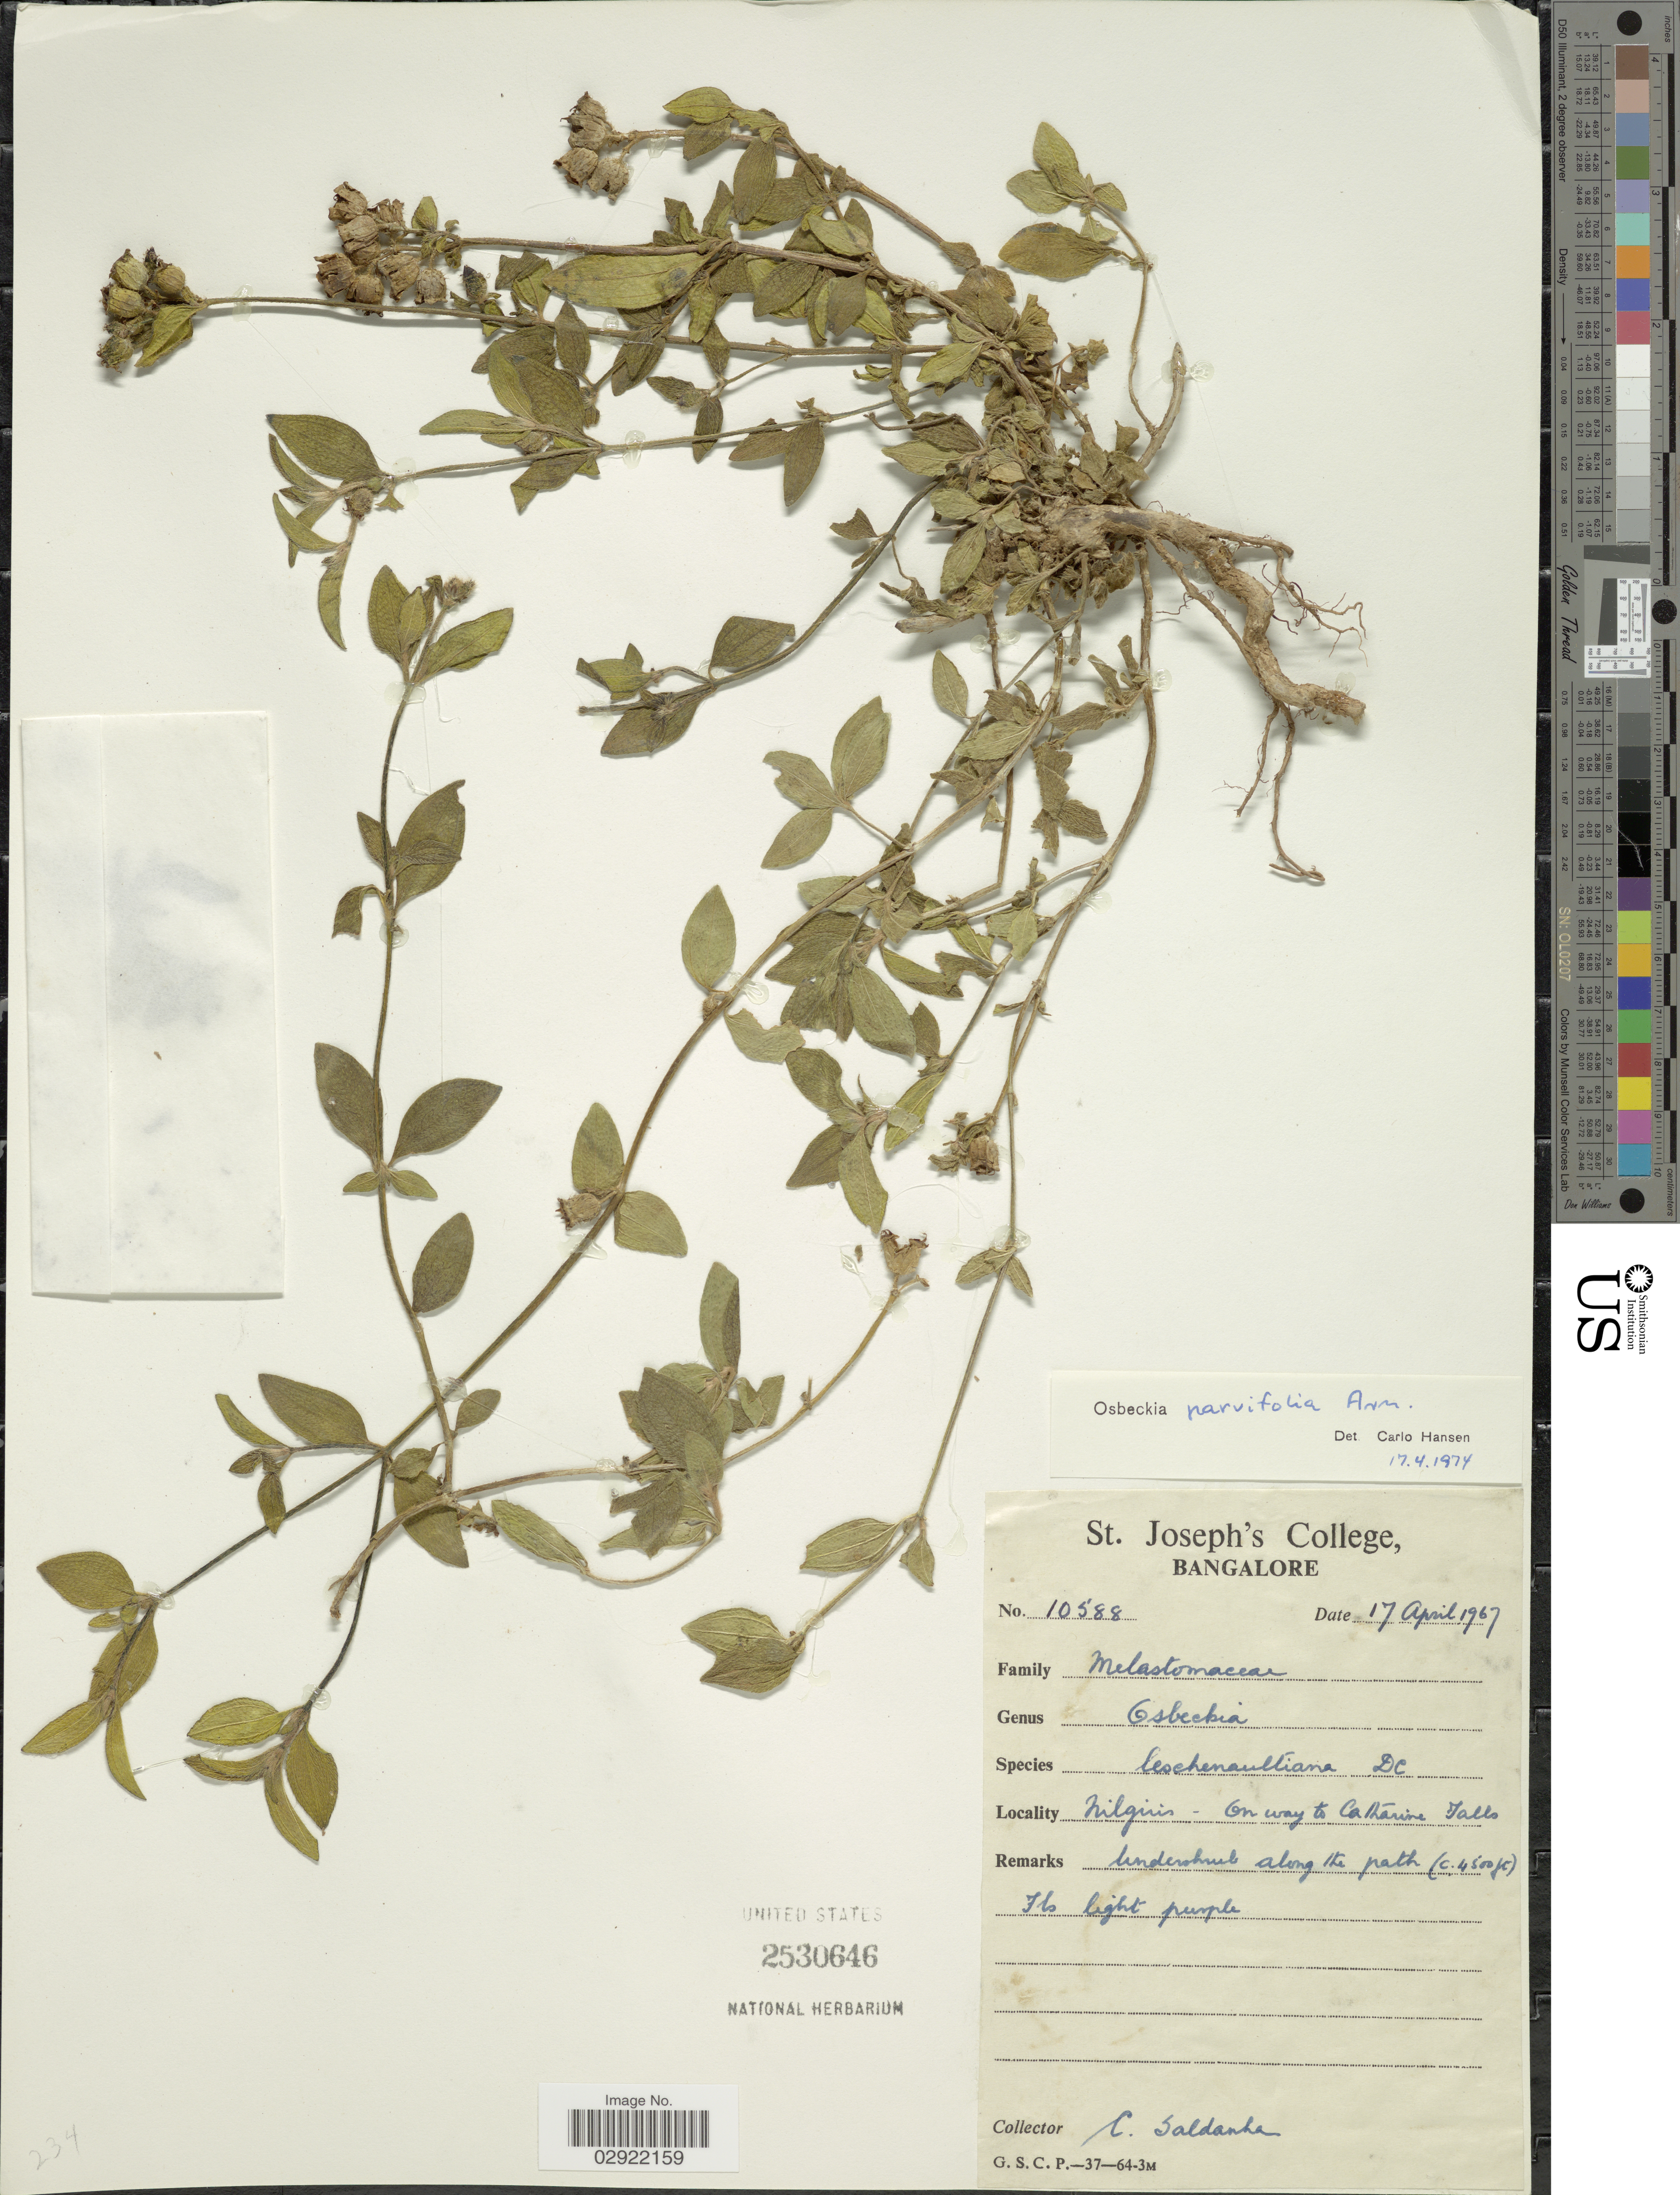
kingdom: Plantae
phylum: Tracheophyta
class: Magnoliopsida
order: Myrtales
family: Melastomataceae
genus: Osbeckia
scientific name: Osbeckia parvifolia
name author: Arn.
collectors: C. Saldanha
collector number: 10588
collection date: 1967-04-17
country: India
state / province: Tamil Nadu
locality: Nilgiris - On way to Catherine Falls.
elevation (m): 1372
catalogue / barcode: US 2530646